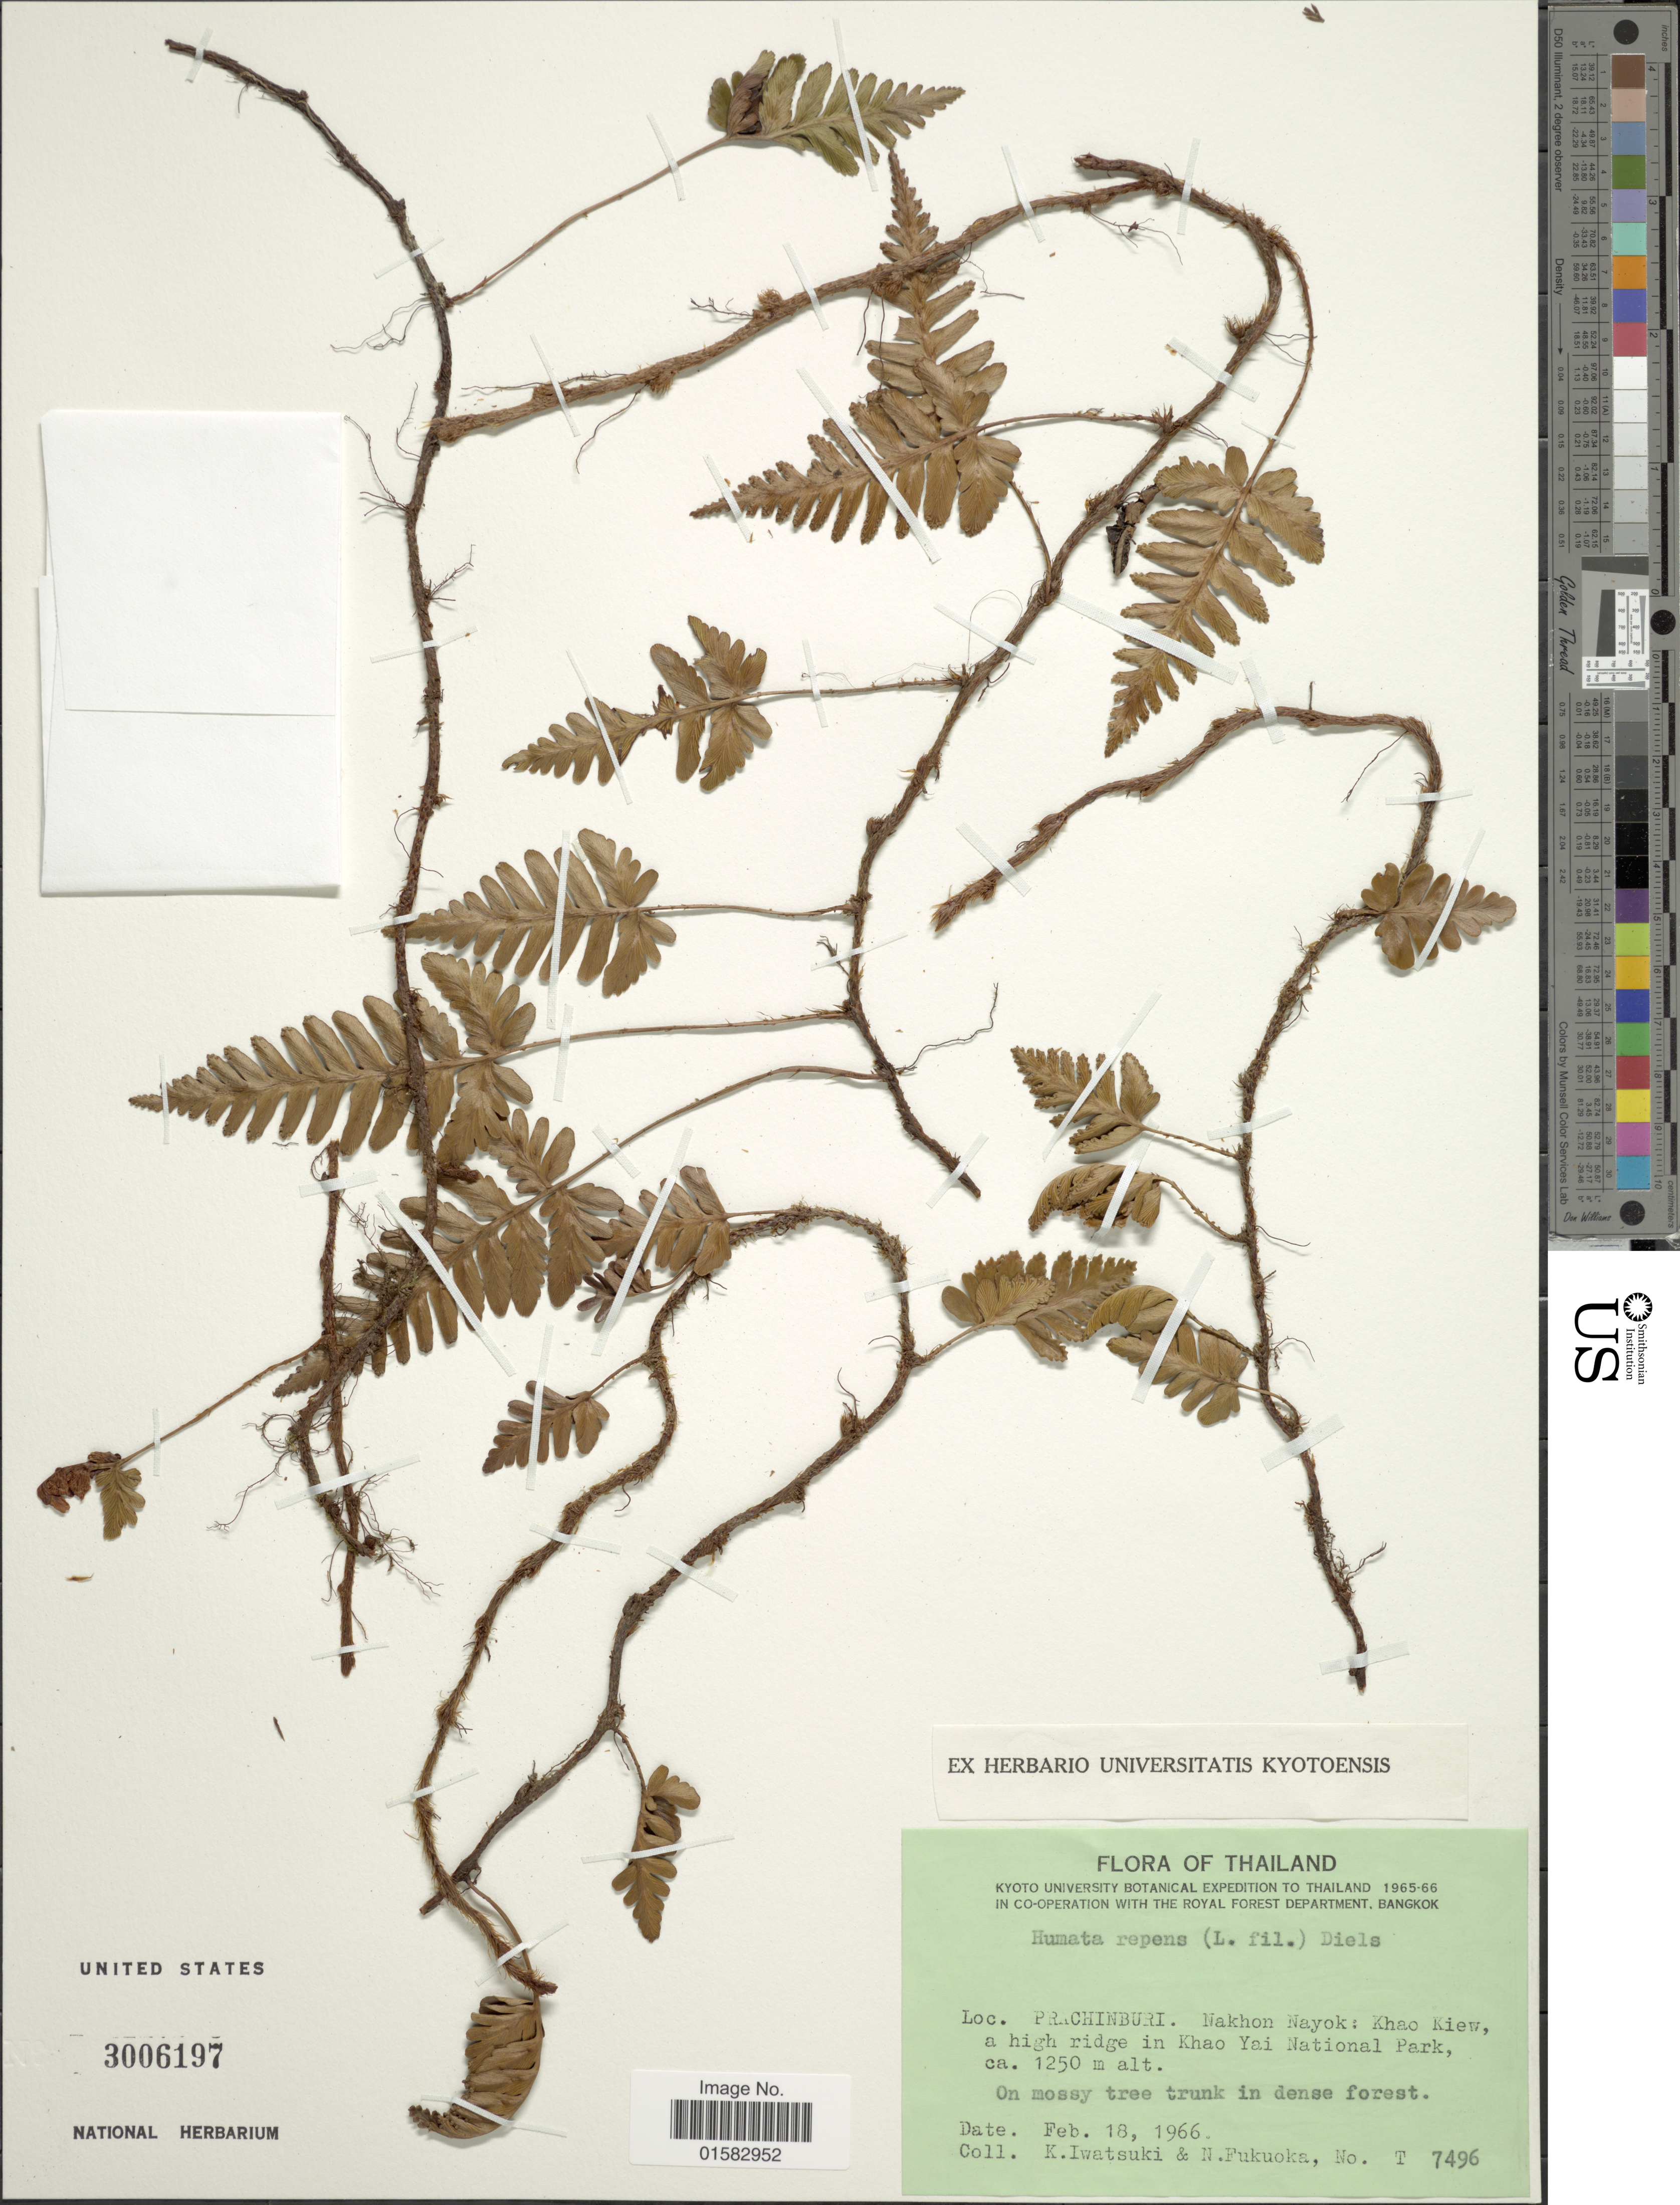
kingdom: Plantae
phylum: Tracheophyta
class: Polypodiopsida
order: Polypodiales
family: Davalliaceae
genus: Davallia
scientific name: Davallia repens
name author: (L. f.) Kuhn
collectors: K. Iwatsuki & N. Fukuoka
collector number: T7496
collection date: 1966-02-18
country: Thailand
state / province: Nakhon Nayok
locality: Prachinburi, Kaho Kiev, Khao Yai National Park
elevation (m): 1250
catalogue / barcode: US 3006197